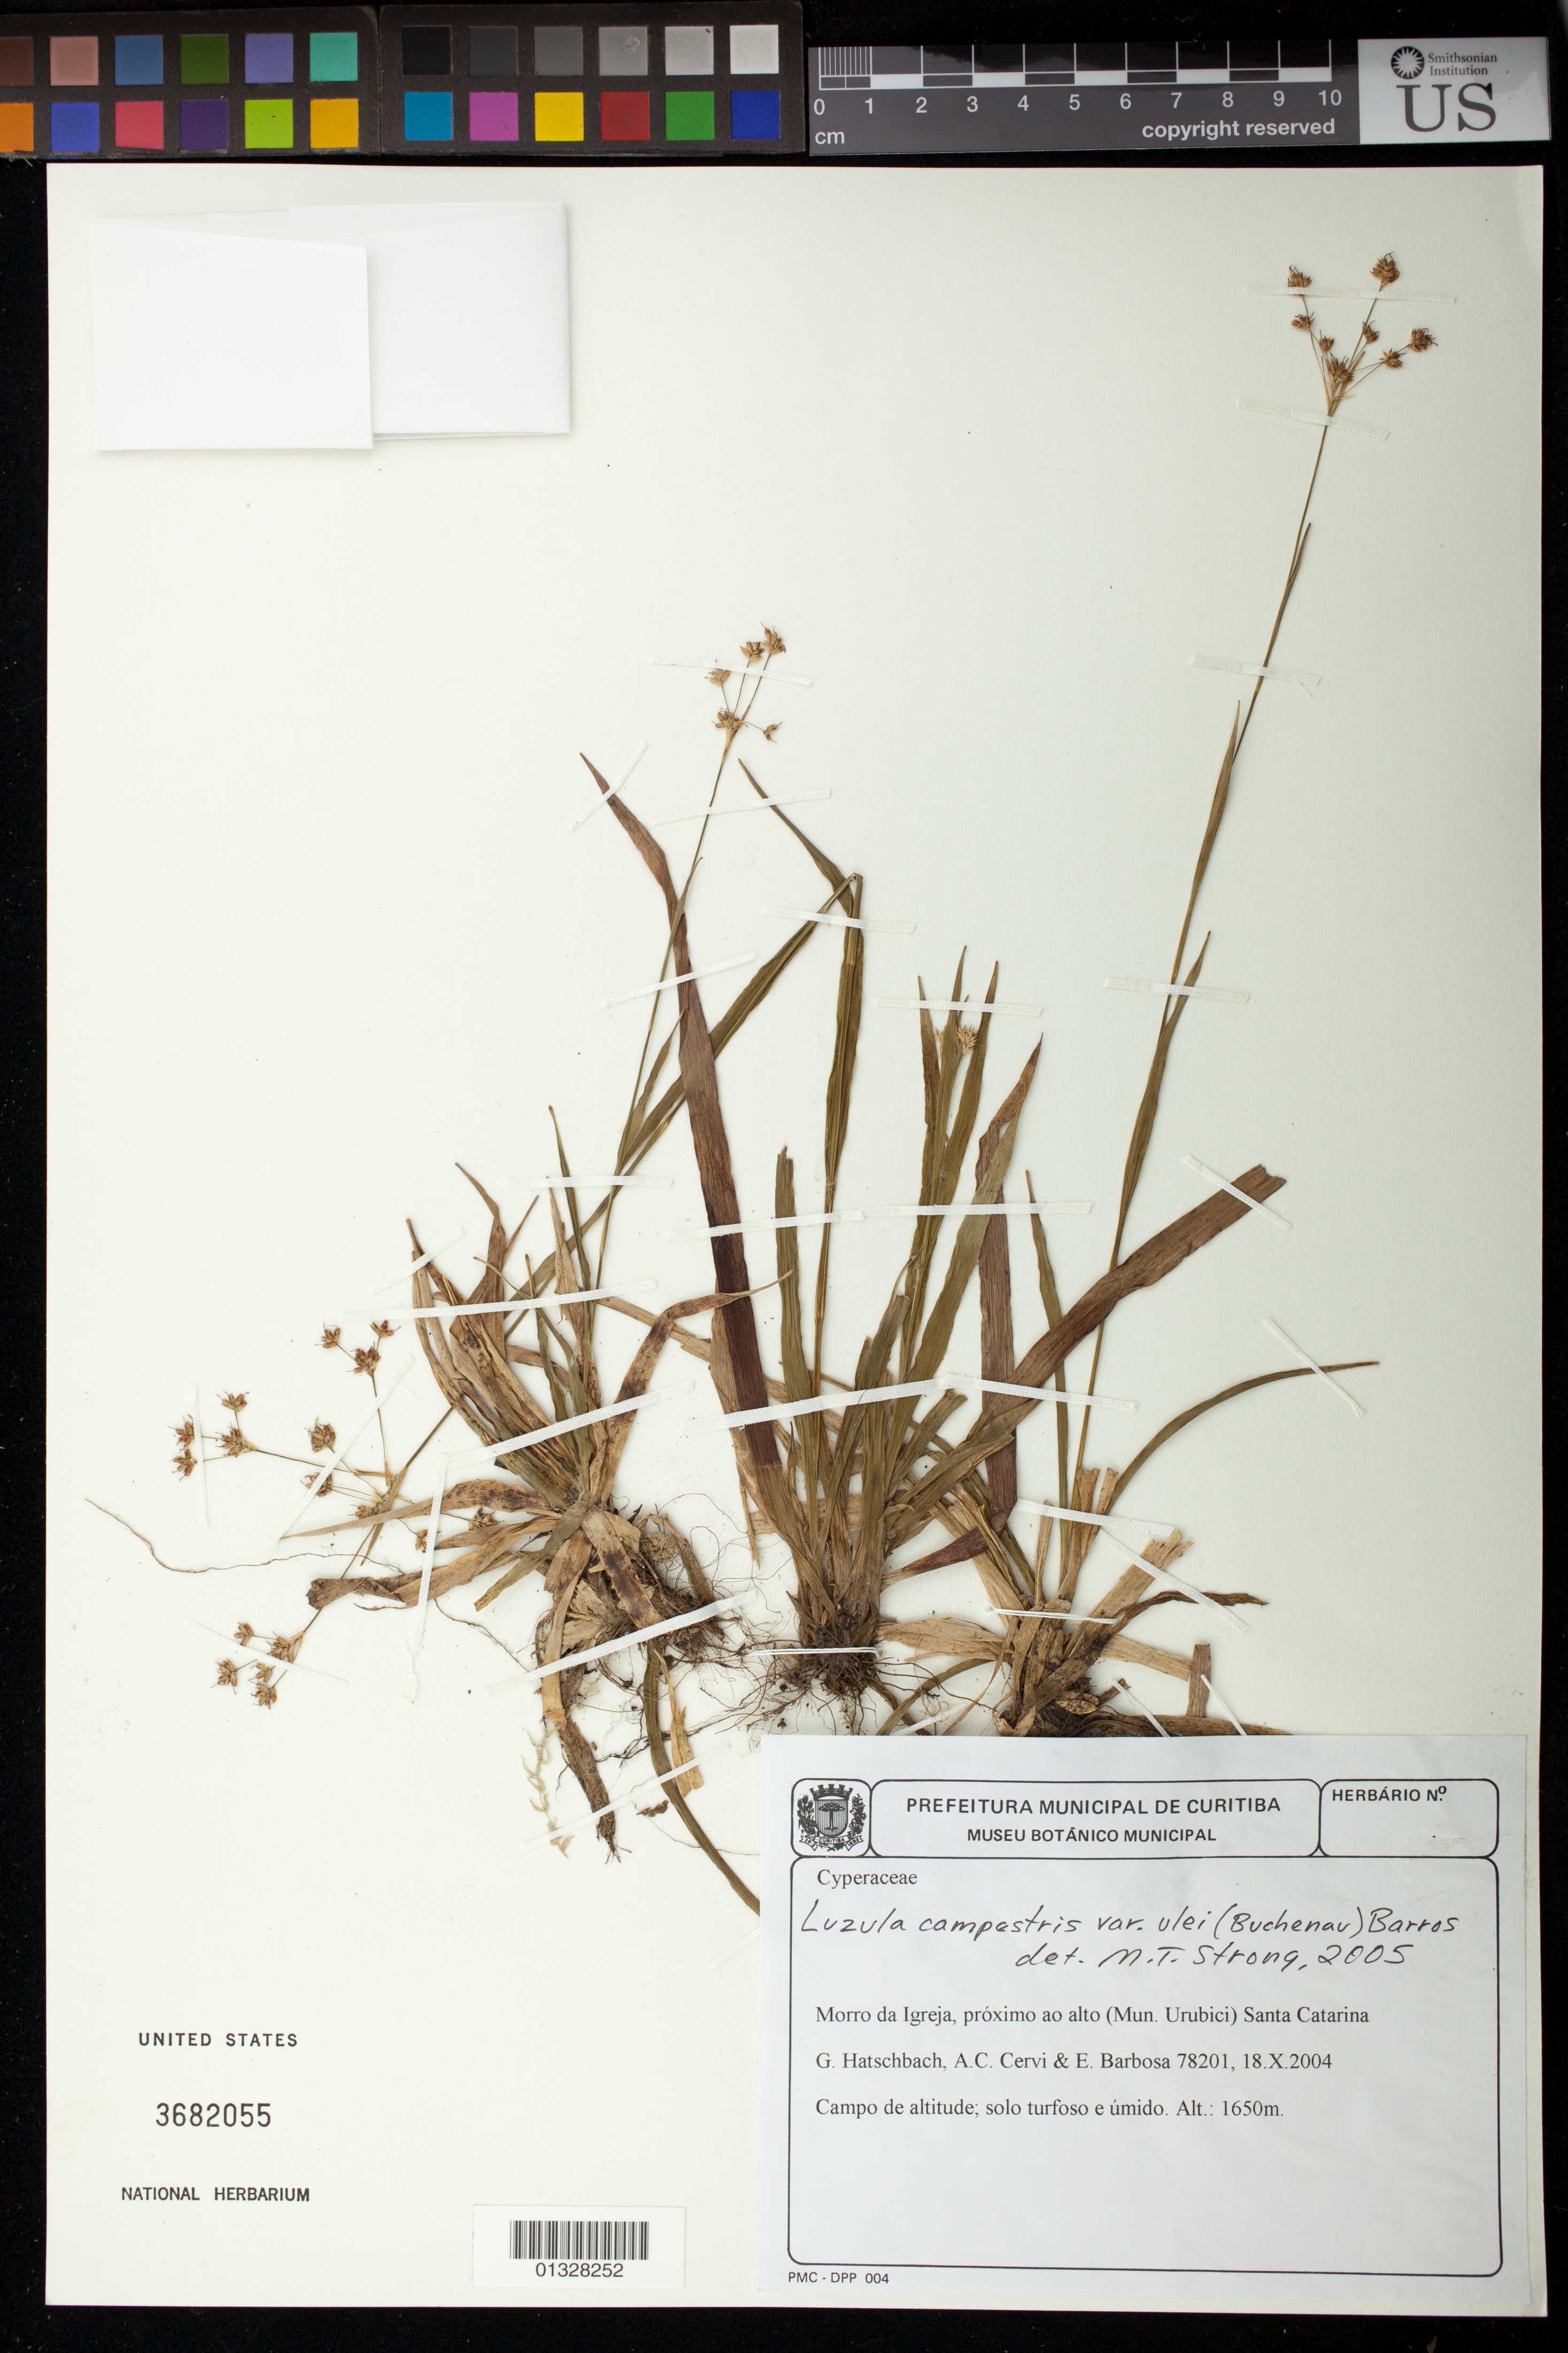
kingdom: Plantae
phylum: Tracheophyta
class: Liliopsida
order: Poales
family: Juncaceae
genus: Luzula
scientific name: Luzula campestris var. ulei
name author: (Buchenau) Barros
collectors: G. Hatschbach, A. C. Cervi & E. Barbosa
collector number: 78201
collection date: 2004-10-18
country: Brazil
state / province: Santa Catarina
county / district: Urubici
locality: Morro da Igreja, próximo ao alto.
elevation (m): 1650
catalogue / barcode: US 3682055